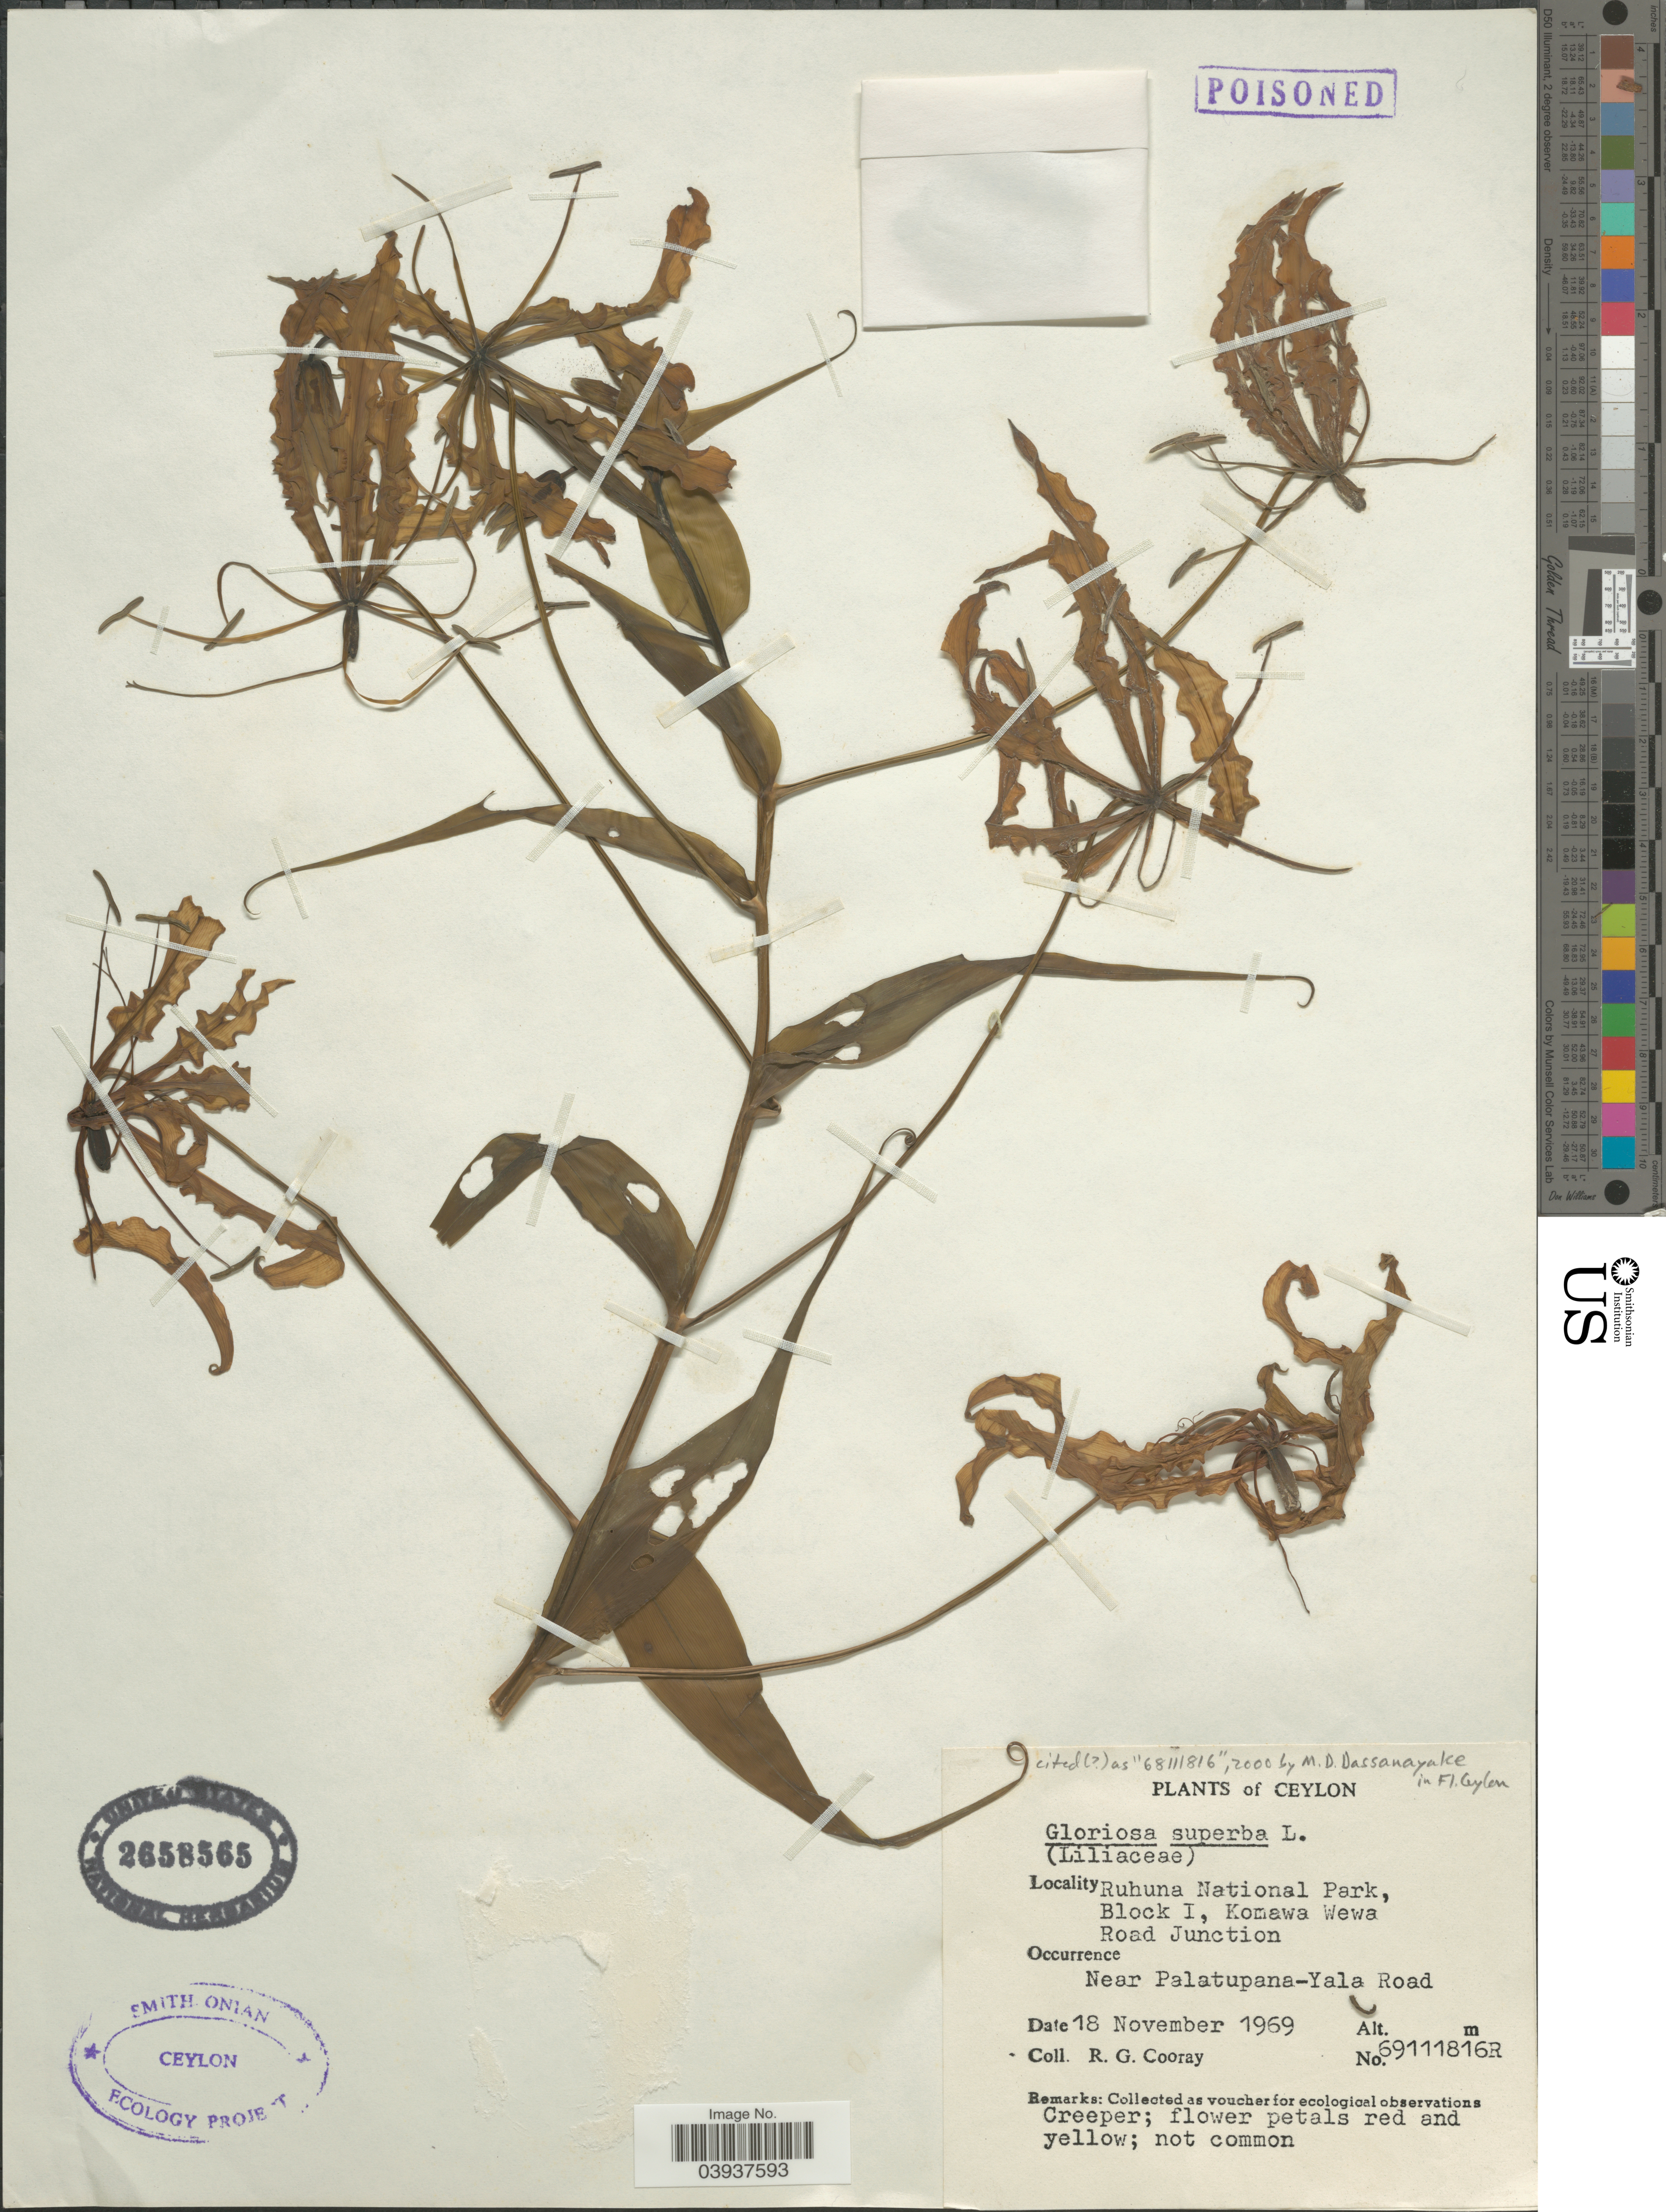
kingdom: Plantae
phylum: Tracheophyta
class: Liliopsida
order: Liliales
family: Colchicaceae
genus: Gloriosa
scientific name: Gloriosa superba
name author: L.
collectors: R. Cooray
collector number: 69111816R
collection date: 1969-11-18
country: Sri Lanka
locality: Ceylon. Ruhuna National Park, Block I, Komawa Wewa. Road Junction. Near Palatupana-Yala Road.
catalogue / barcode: US 2658565